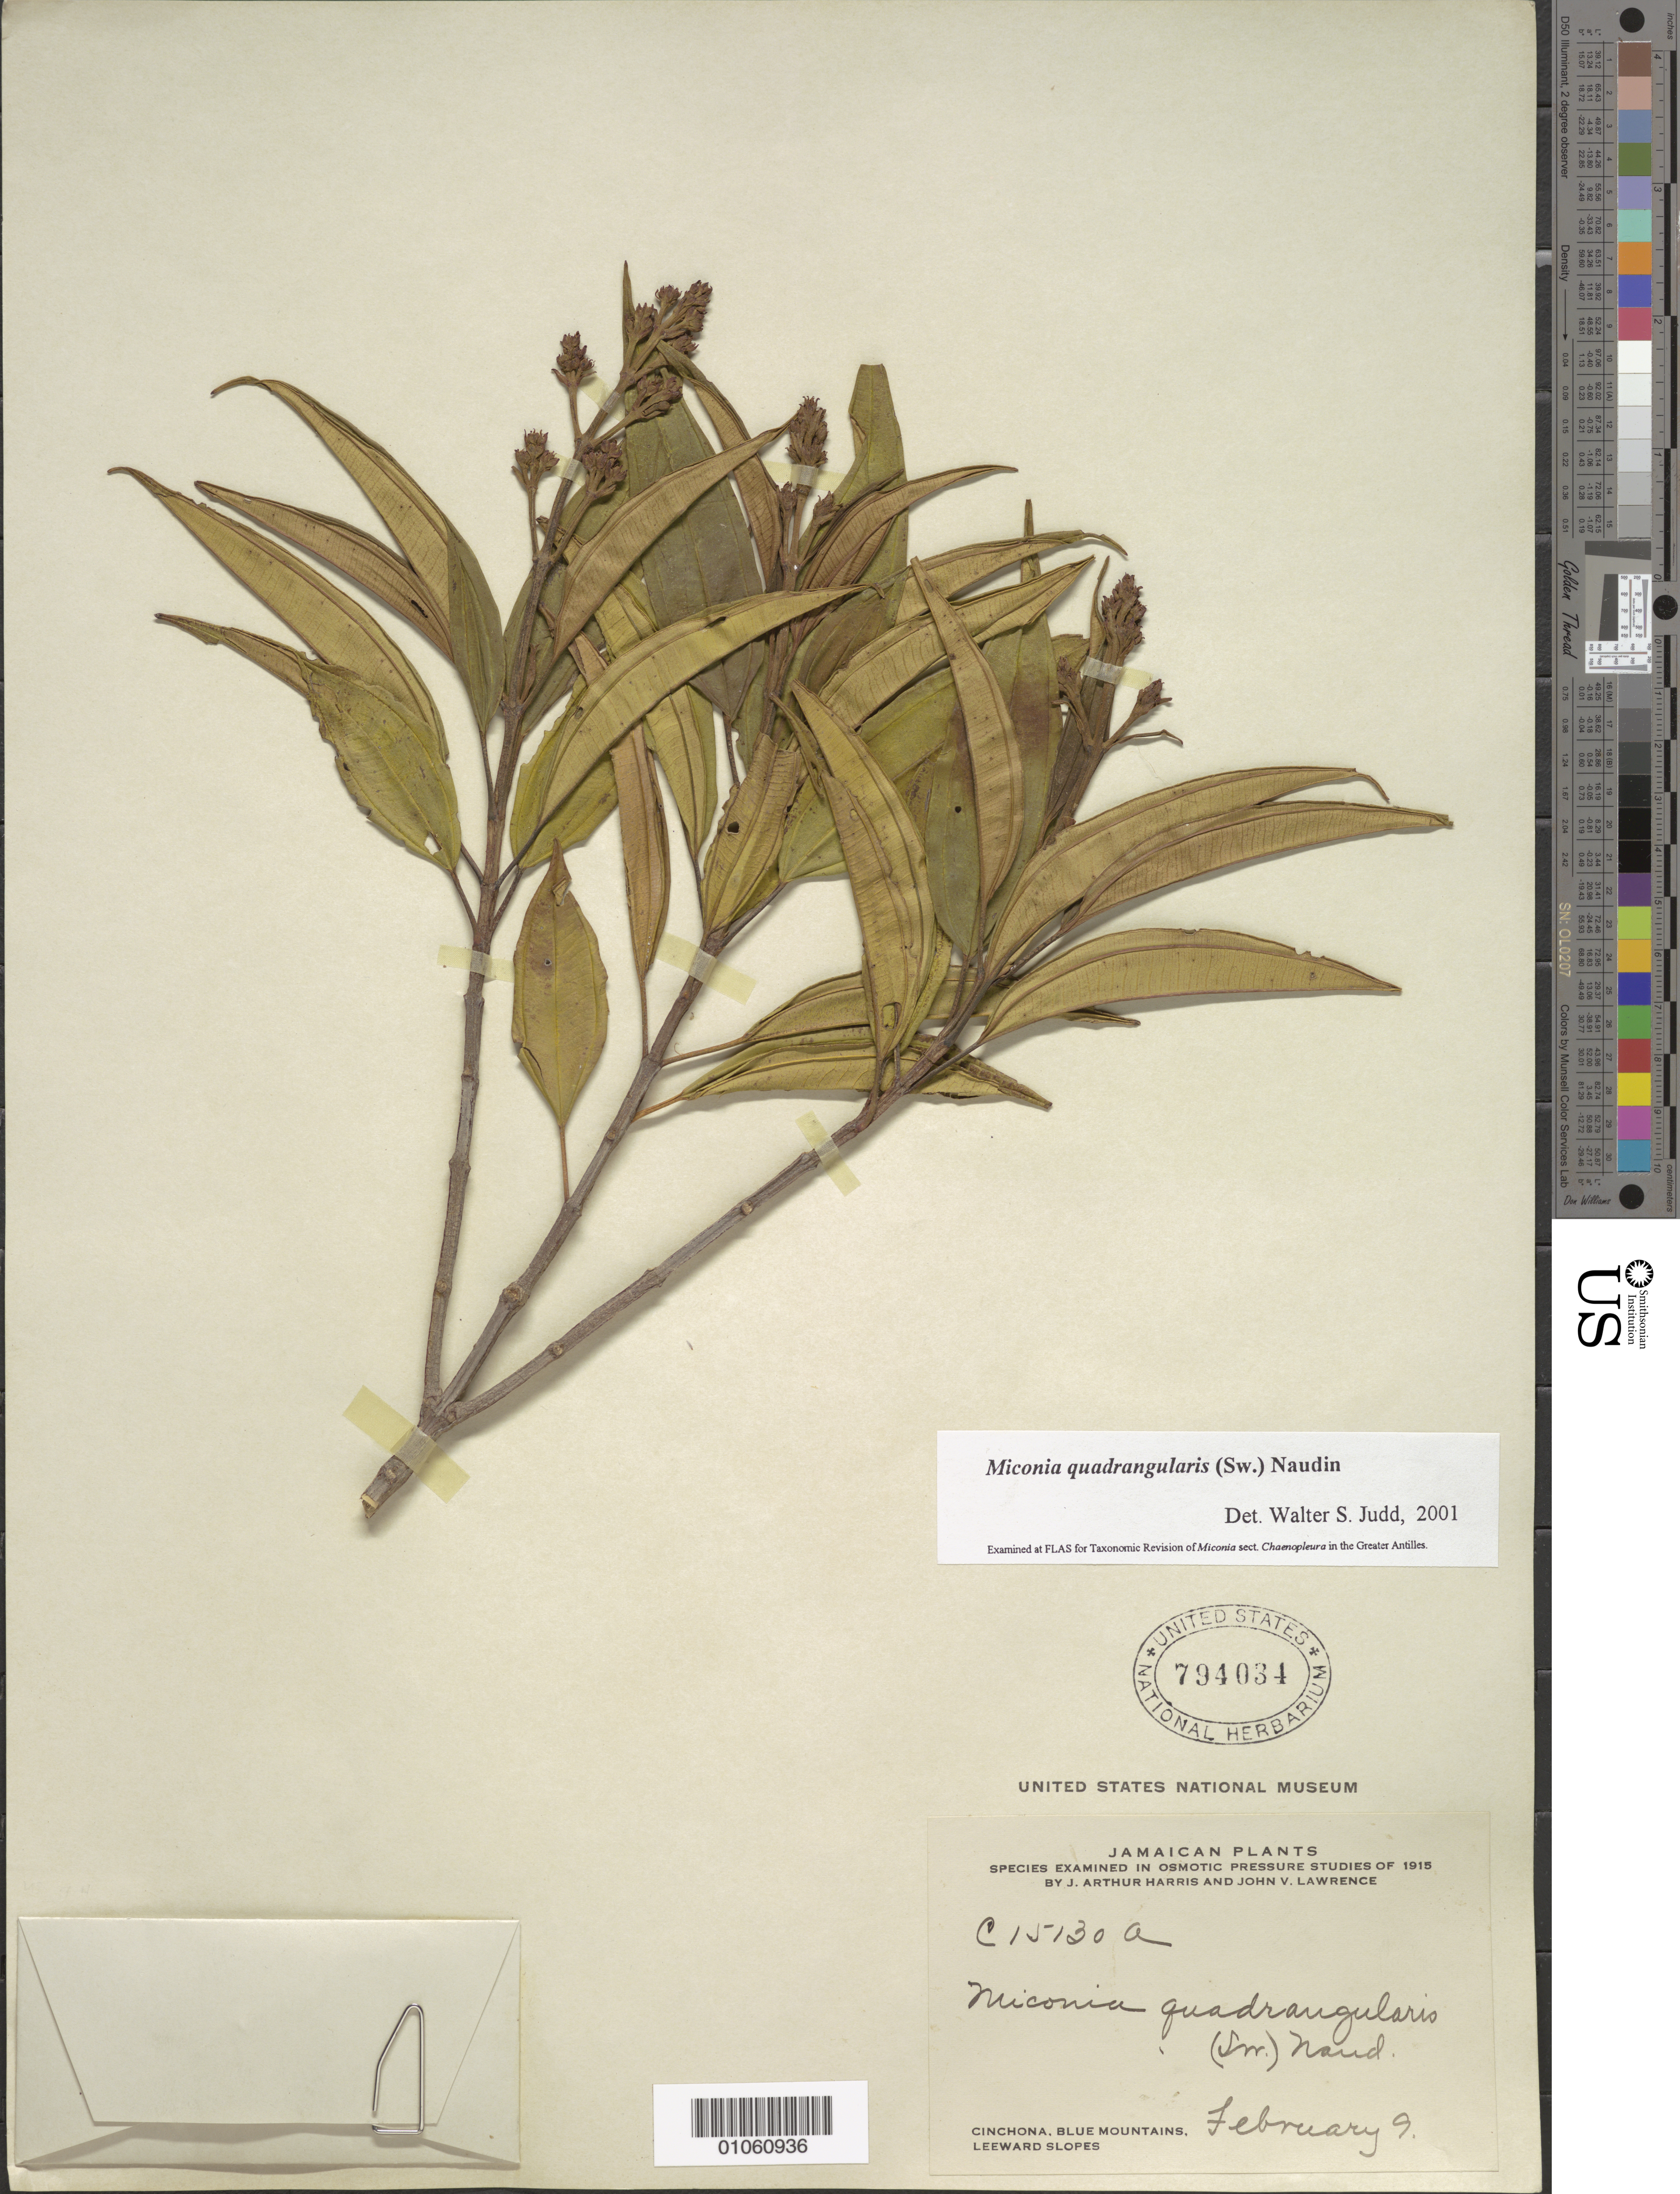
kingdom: Plantae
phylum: Tracheophyta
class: Magnoliopsida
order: Myrtales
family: Melastomataceae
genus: Miconia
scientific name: Miconia quadrangularis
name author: (Sw.) Naudin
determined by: Judd, Walter S.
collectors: J. A. Harris & J. Lawrence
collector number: C15130A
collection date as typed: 09 Feb 1915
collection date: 1915-02-09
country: Jamaica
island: Jamaica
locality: Cinchona, Blue Mountains, leeward slopes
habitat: Leeward slopes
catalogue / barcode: US 794034